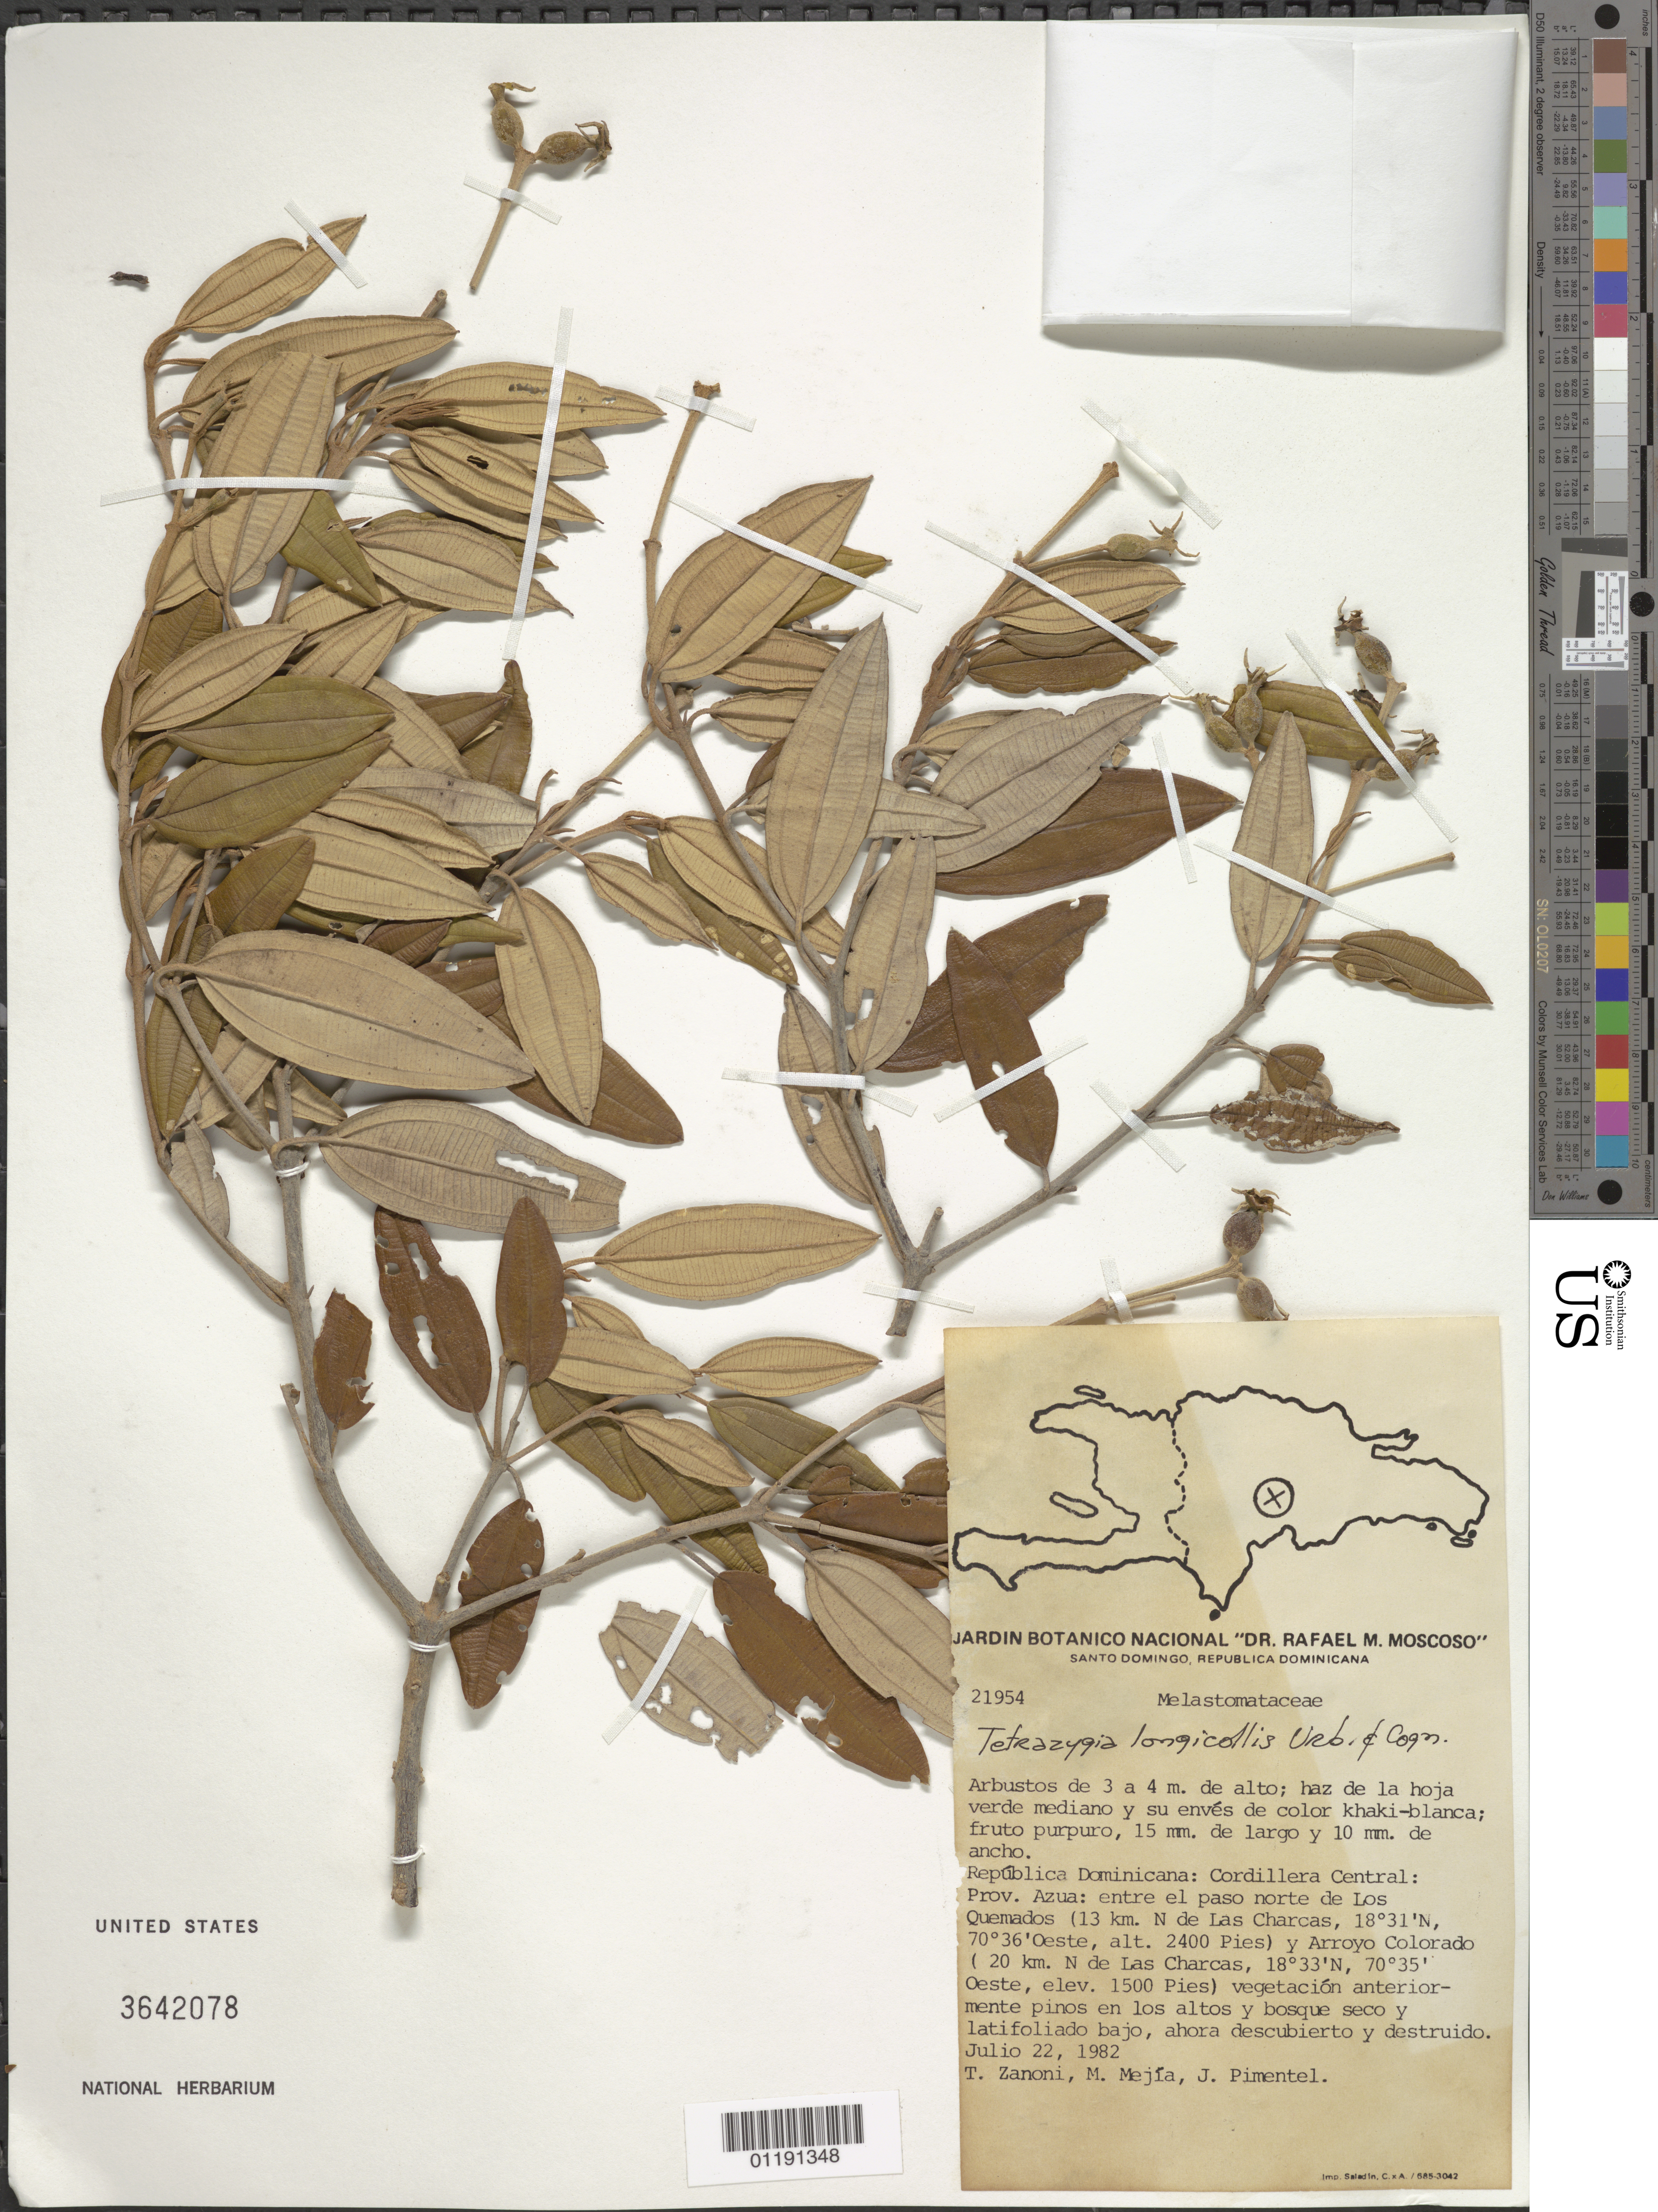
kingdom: Plantae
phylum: Tracheophyta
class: Magnoliopsida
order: Myrtales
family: Melastomataceae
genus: Miconia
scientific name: Miconia longicollis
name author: (Urb. & Cogn.) Judd & Bécquer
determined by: Judd, Walter S.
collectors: T. A. Zanoni et al.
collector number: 21954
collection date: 1982-07-22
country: Dominican Republic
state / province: Azua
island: Hispaniola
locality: Between the N step of Los Quemados (13 km. N of Las Charcas and Arroyo Colorado (20 km. N of Las Charcas).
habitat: Vegetación anteriormente pinos en los altos y bosque seco y latifoliado bajo, ahora descubierto y destruido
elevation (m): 457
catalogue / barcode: US 3642078